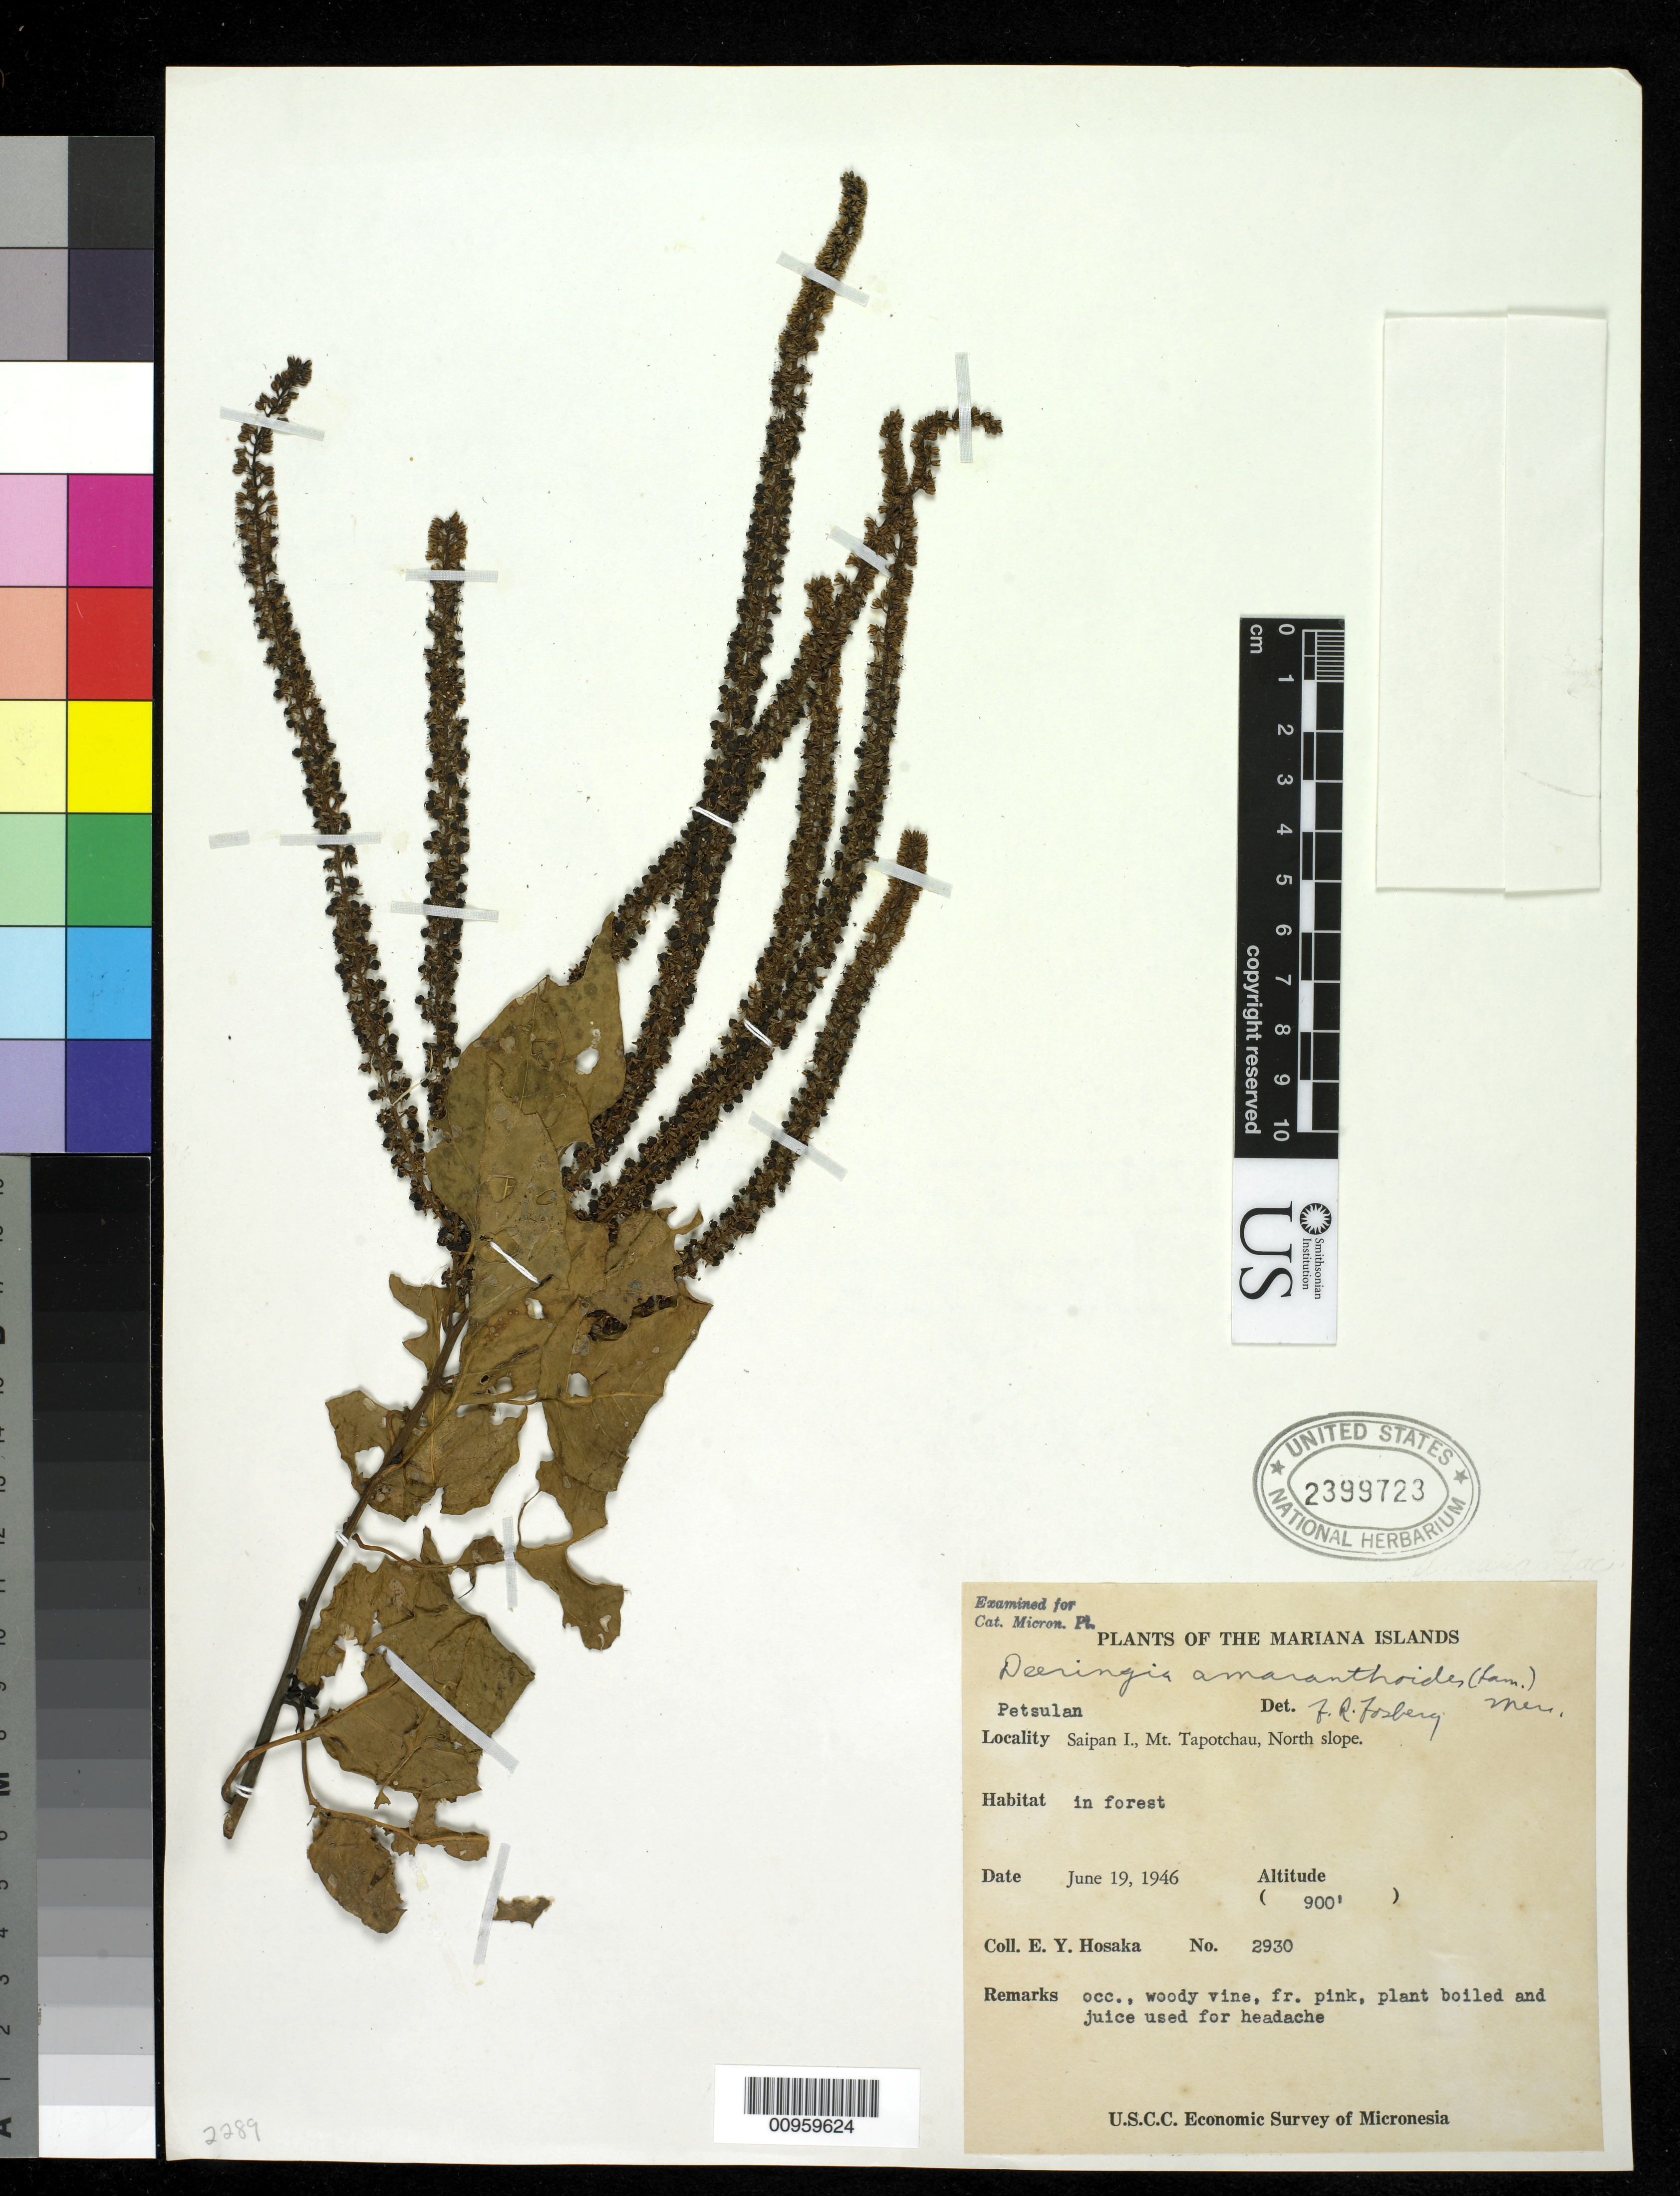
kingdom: Plantae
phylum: Tracheophyta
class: Magnoliopsida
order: Caryophyllales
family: Amaranthaceae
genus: Deeringia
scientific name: Deeringia amaranthoides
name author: (Lam.) Merr.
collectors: E. Y. Hosaka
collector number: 2930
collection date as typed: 19 Jun 1946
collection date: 1946-06-19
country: Northern Mariana Islands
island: Saipan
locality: Mt. Tapotchau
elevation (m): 274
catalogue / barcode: US 2399723